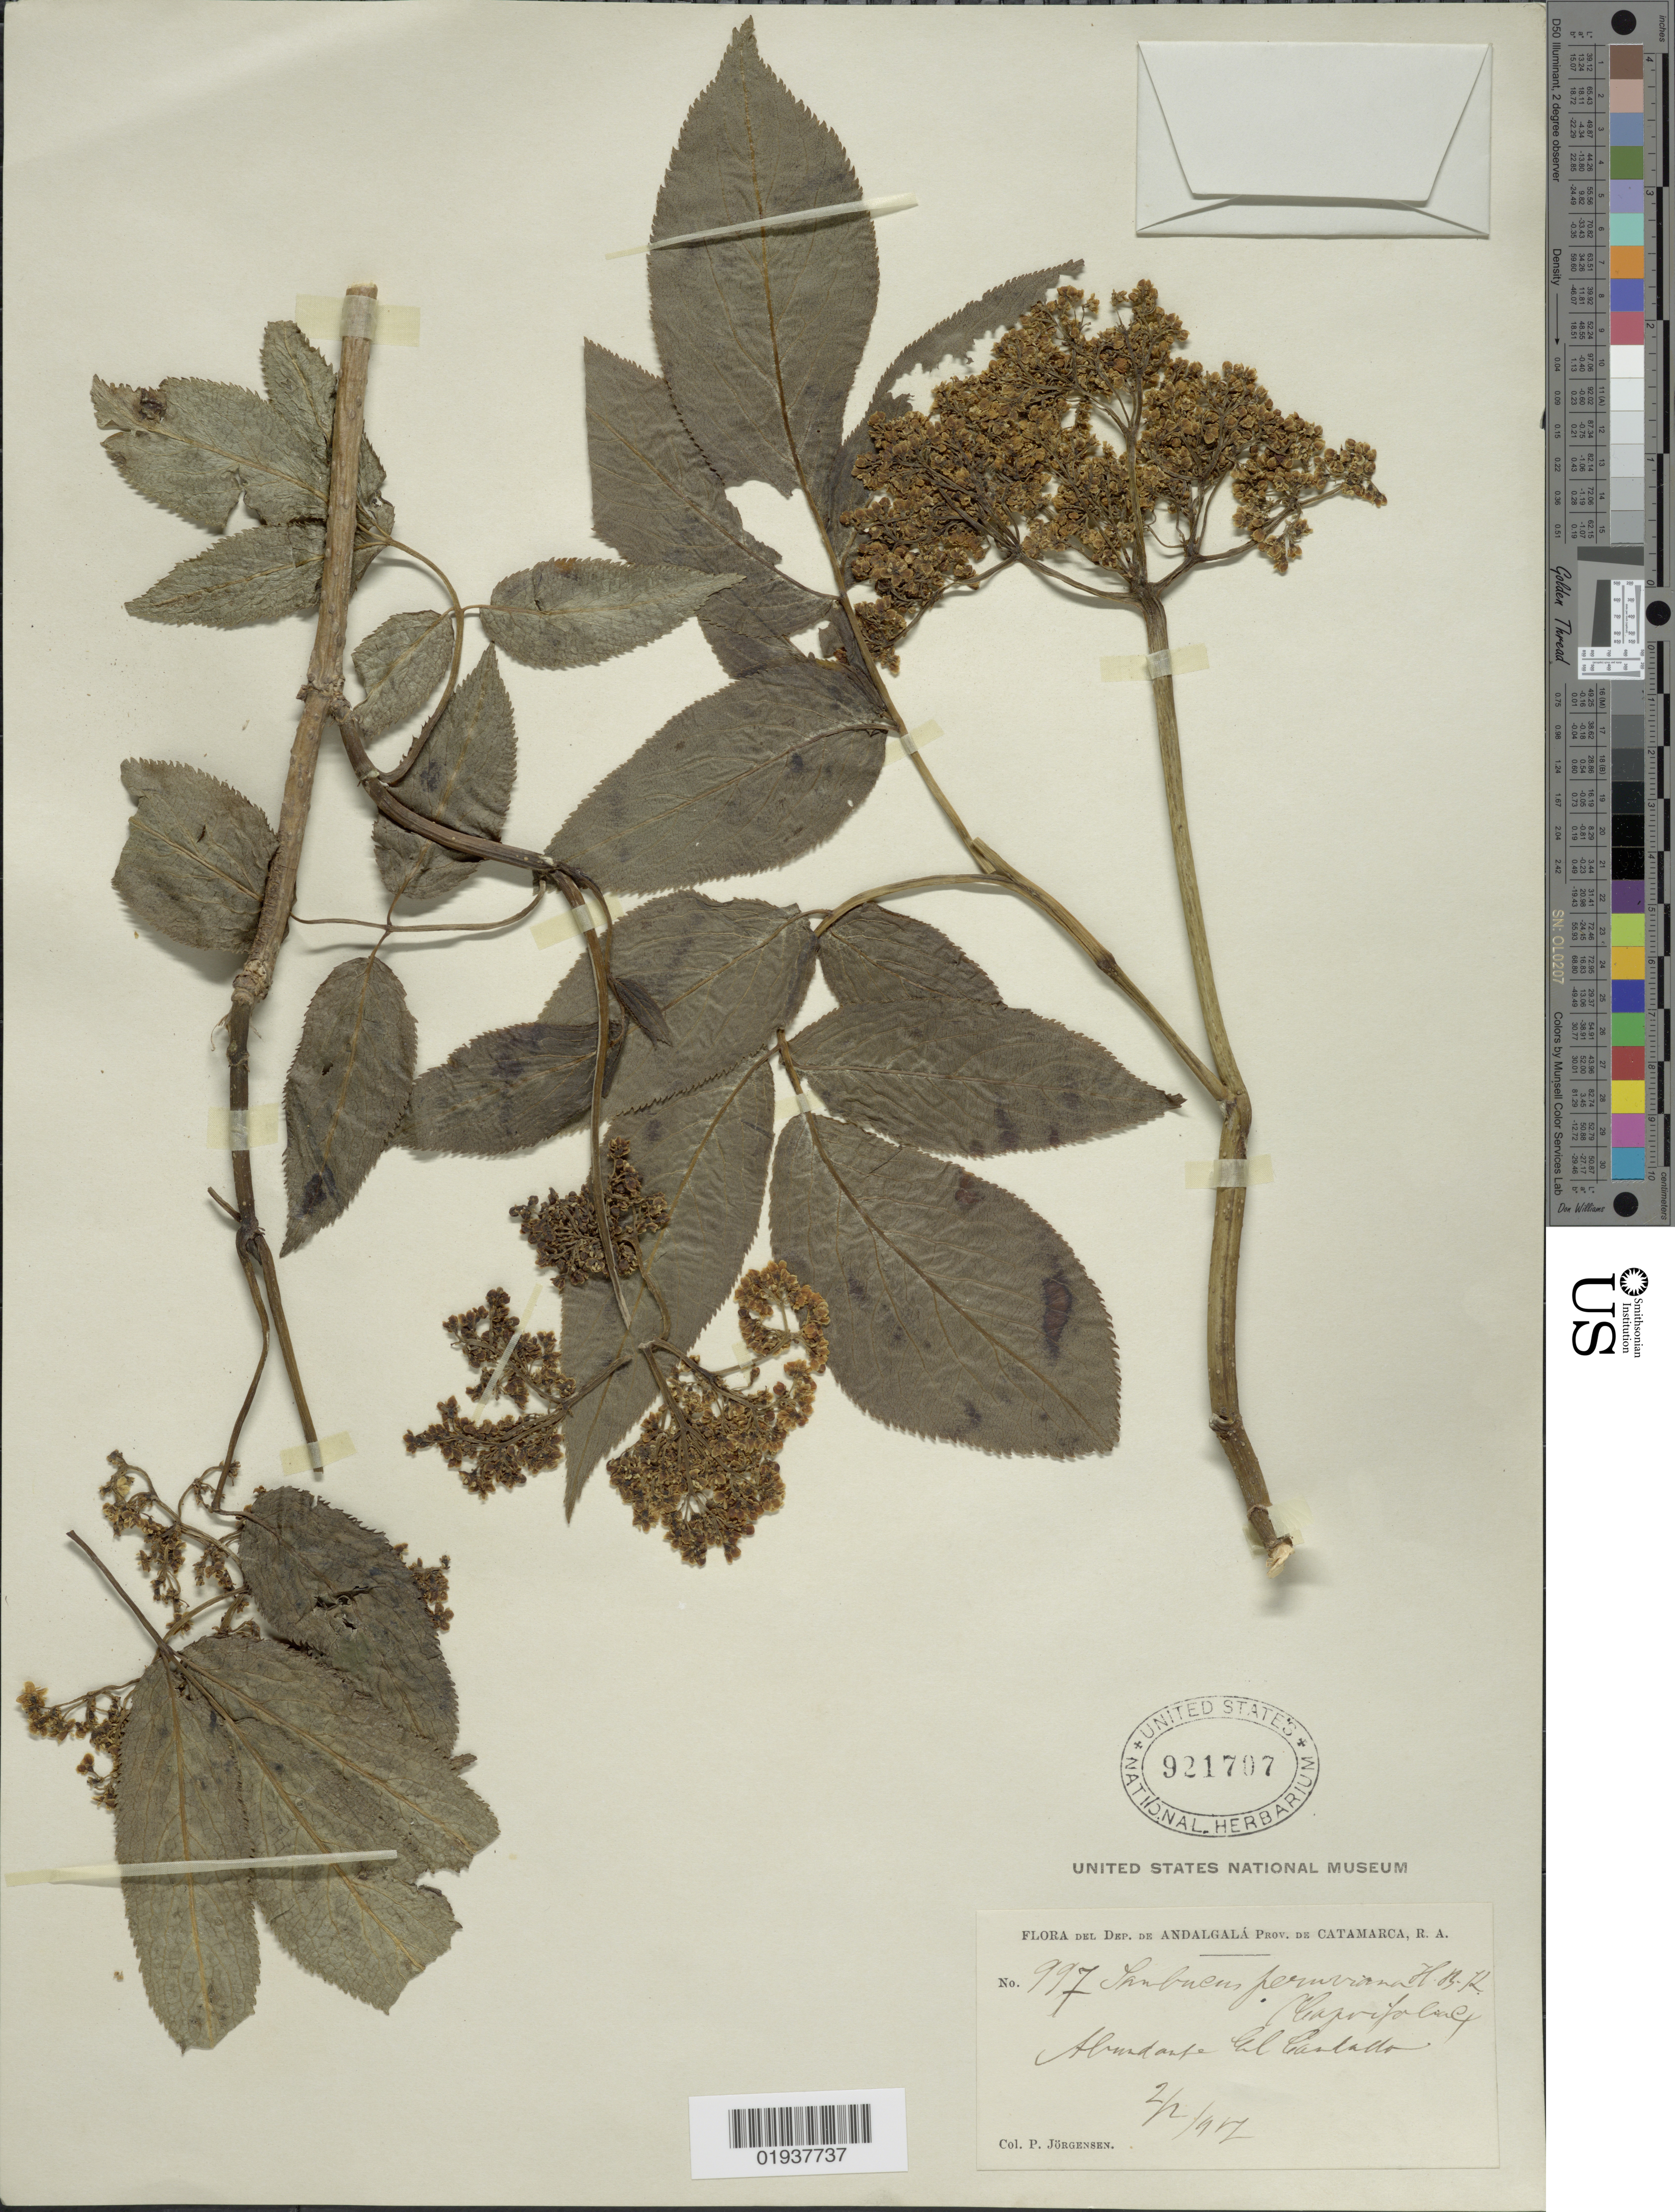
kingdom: Plantae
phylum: Tracheophyta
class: Magnoliopsida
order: Dipsacales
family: Viburnaceae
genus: Sambucus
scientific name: Sambucus peruviana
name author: Kunth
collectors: P. Jörgensen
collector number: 997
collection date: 1917-02-02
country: Argentina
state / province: Catamarca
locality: Dep. de Andalgalá prov. de Catamarca, R. A. Abundante El Candado.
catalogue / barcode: US 921707